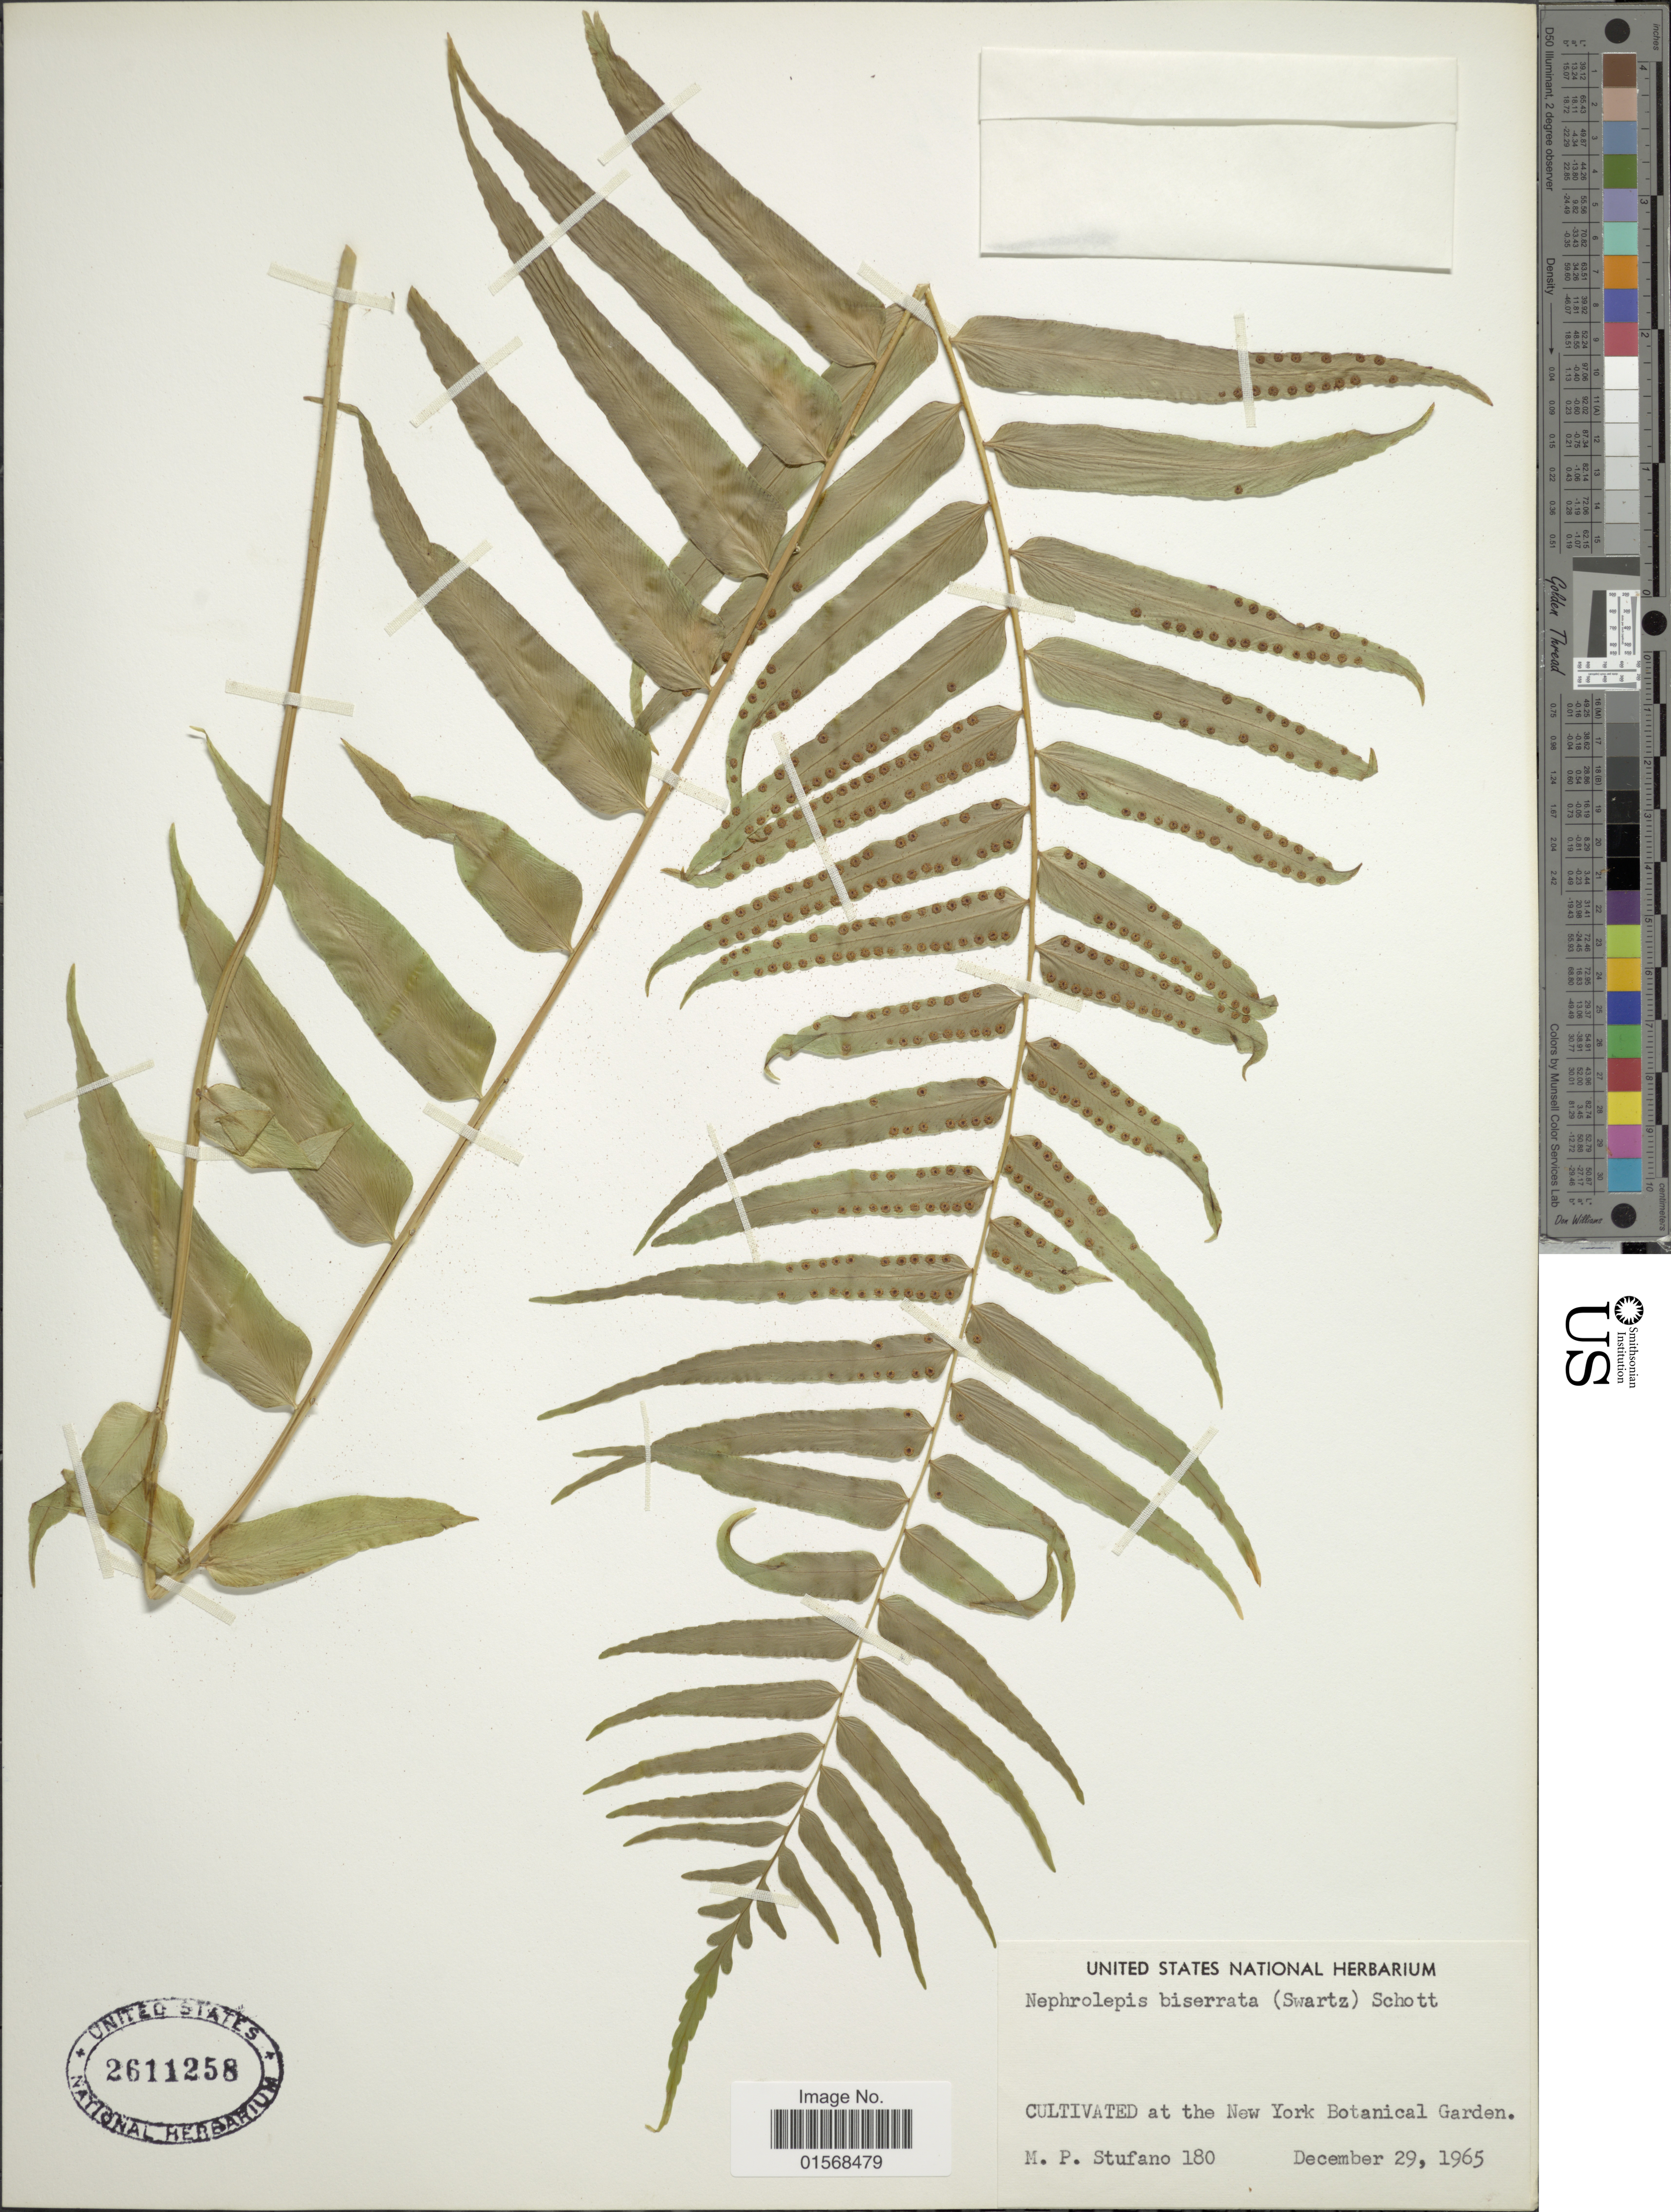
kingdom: Plantae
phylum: Tracheophyta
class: Polypodiopsida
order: Polypodiales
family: Nephrolepidaceae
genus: Nephrolepis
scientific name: Nephrolepis biserrata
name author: (Sw.) Schott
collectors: M. Stufano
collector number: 180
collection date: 1965-12-29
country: United States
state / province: New York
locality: New York Botanical Garden.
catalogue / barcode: US 2611258